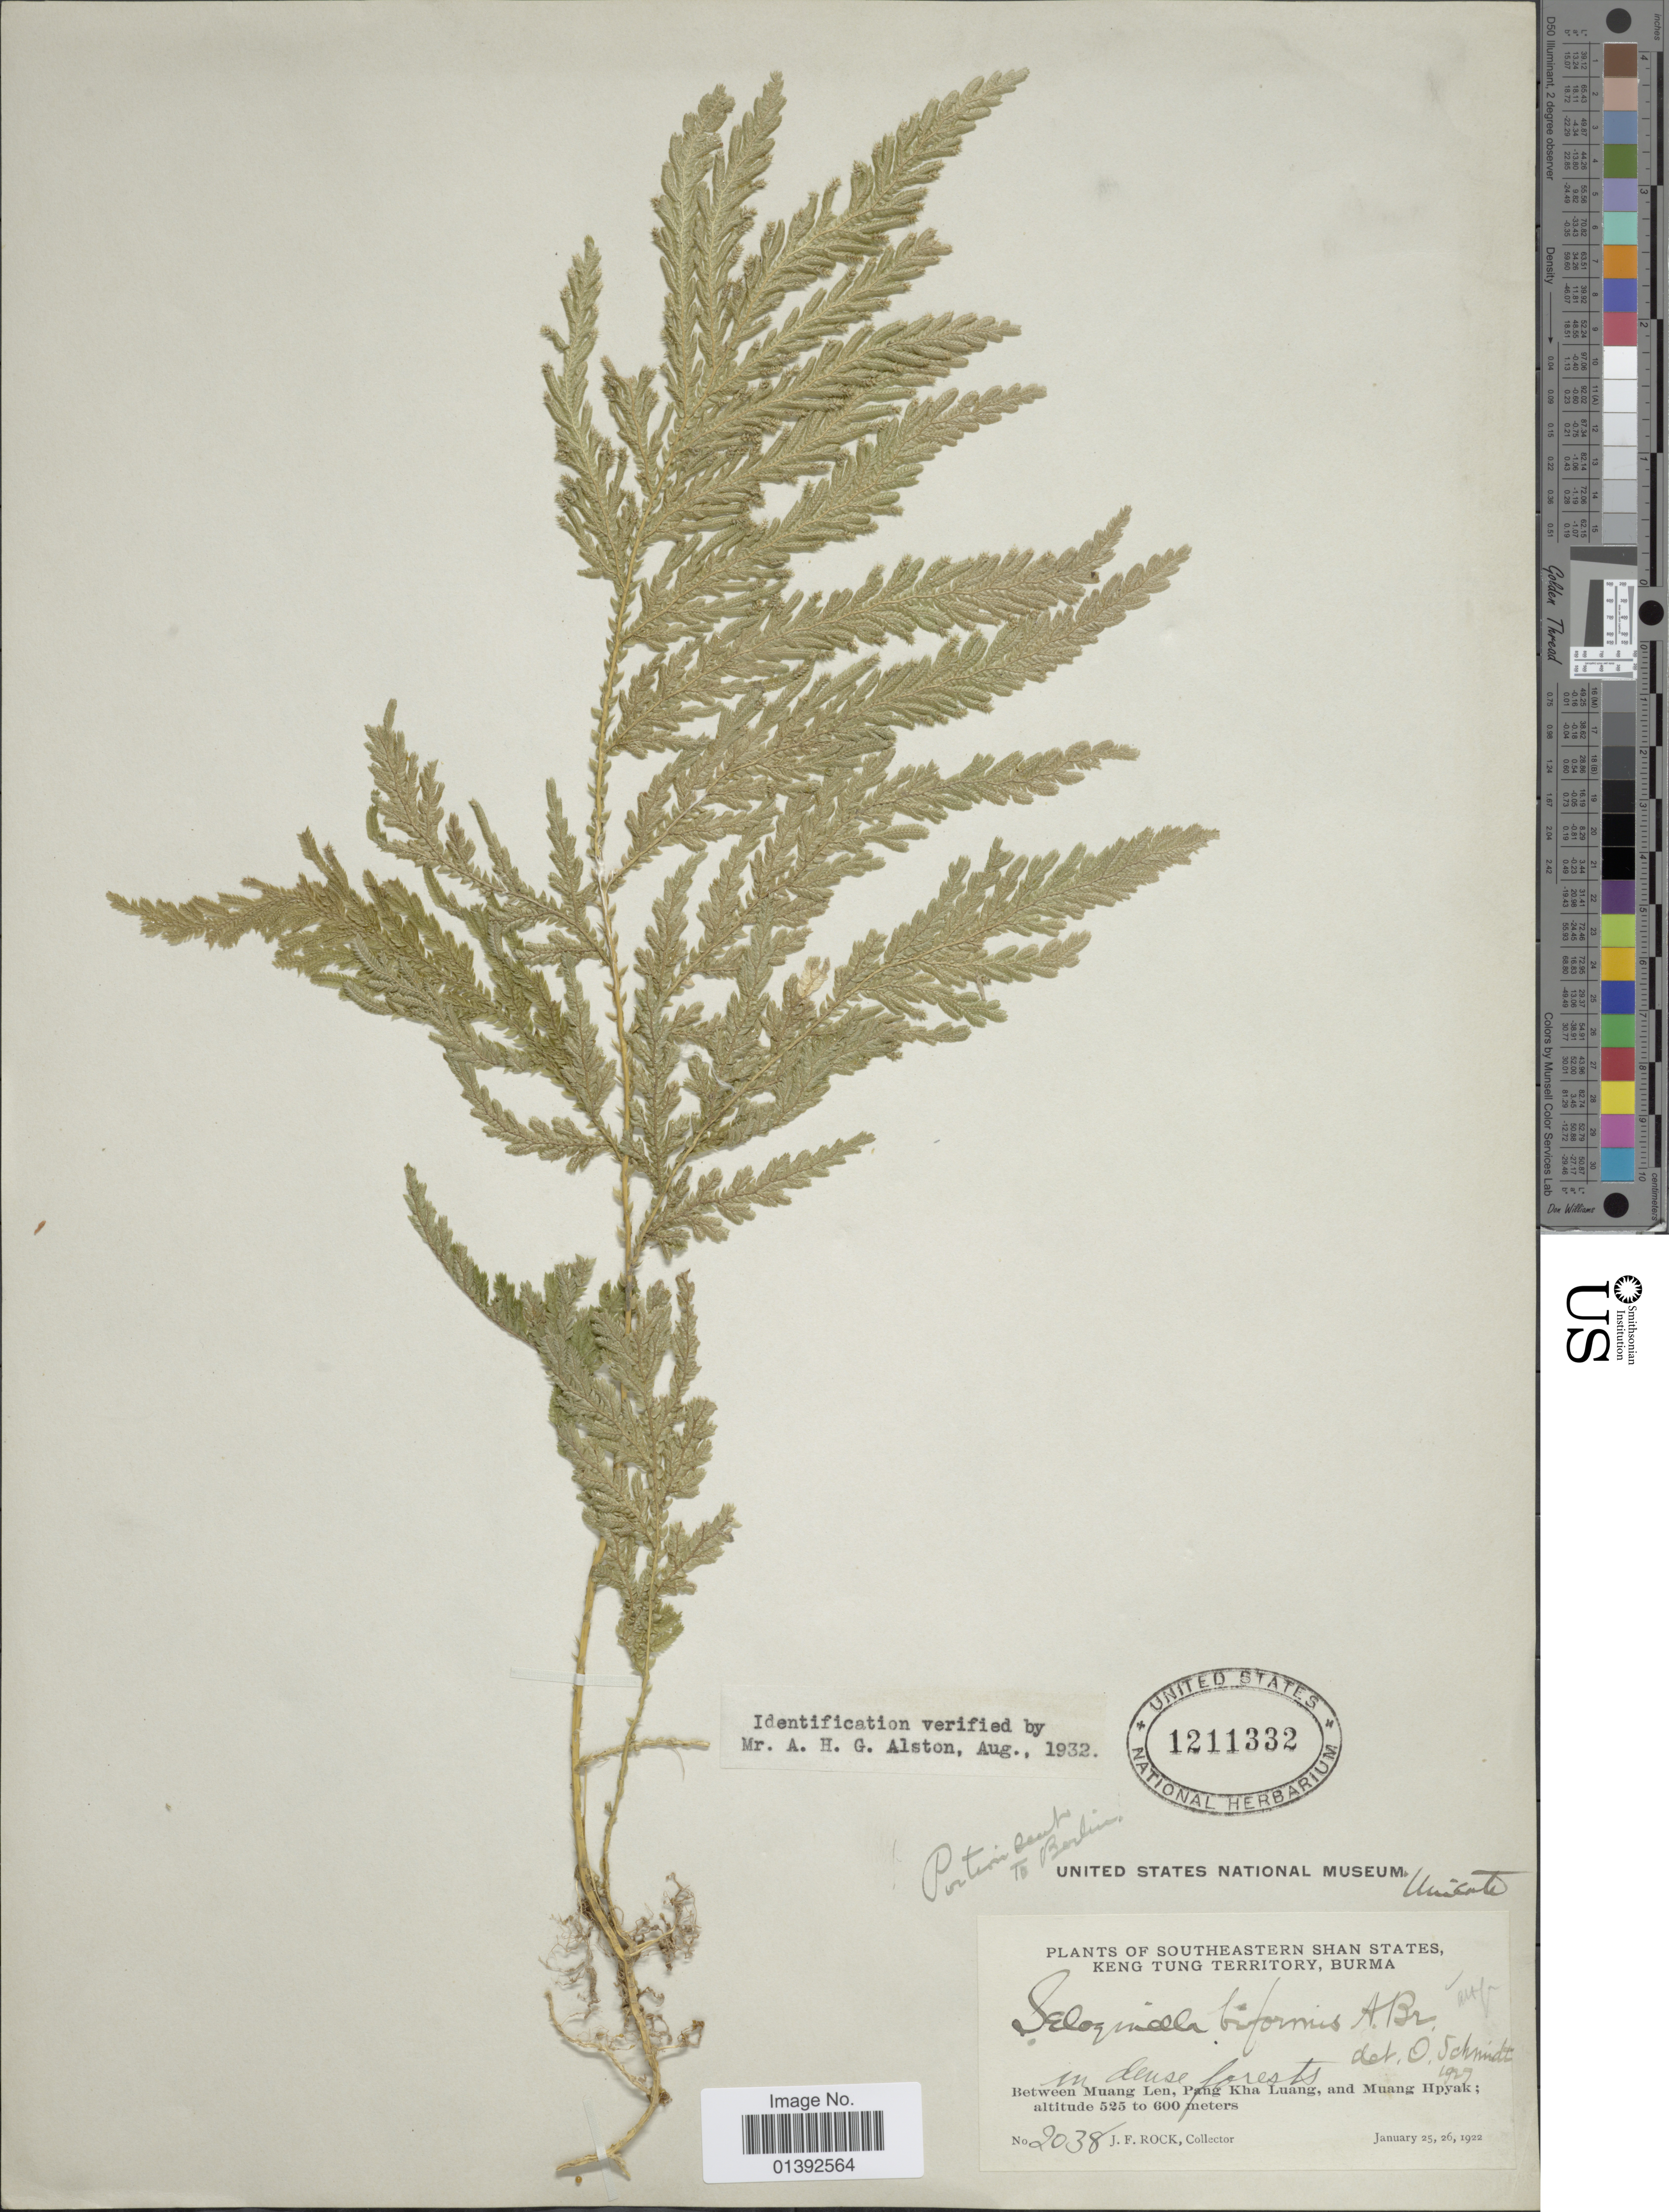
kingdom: Plantae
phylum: Tracheophyta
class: Lycopodiopsida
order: Selaginellales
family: Selaginellaceae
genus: Selaginella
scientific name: Selaginella biformis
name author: A. Braun ex Kuhn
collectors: J. Rock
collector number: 2038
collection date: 1922-01-25/1922-01-26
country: Myanmar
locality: Southeastern Shan States, Keng Tung Territiry, Burma, between Muang Len, Pang Kha Luang, and Muang Hpyak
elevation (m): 525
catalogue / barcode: US 1211332